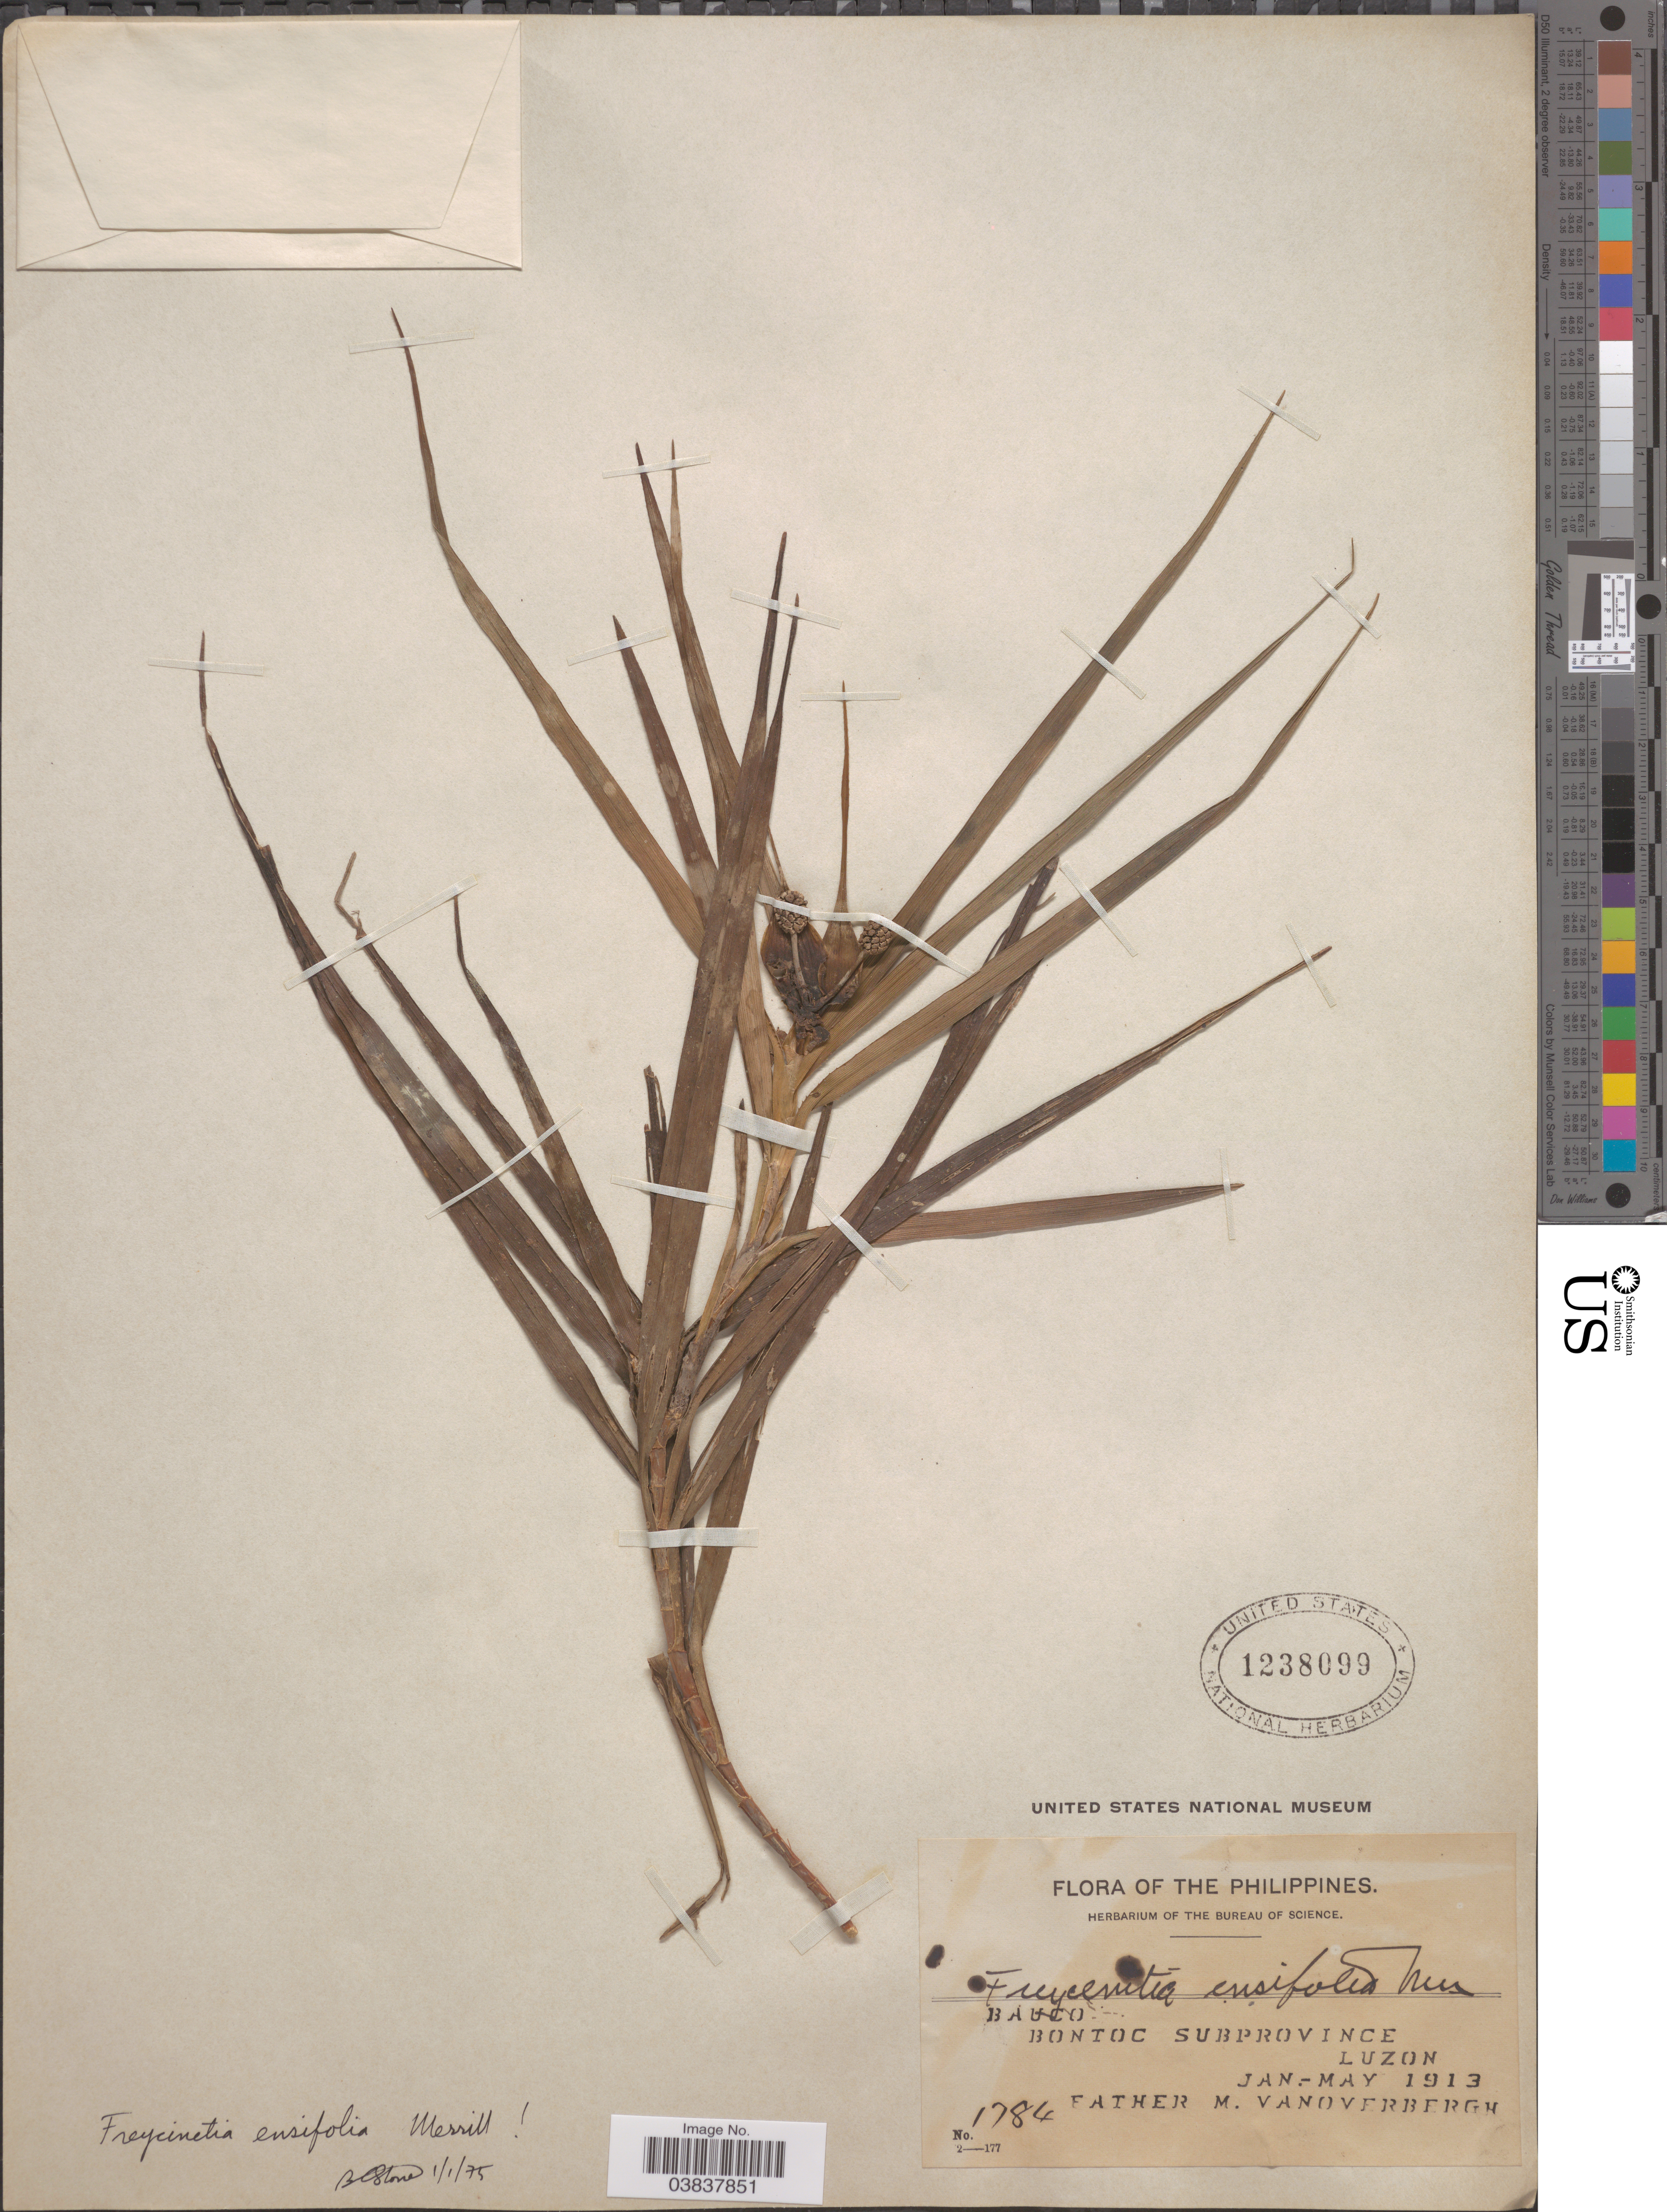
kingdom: Plantae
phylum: Tracheophyta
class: Liliopsida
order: Pandanales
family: Pandanaceae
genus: Freycinetia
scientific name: Freycinetia ensifolia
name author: Merr.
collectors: F. Vanoverbergh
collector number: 1784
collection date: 1913-01/1913-05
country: Philippines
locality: Bauco. Bontoc Subprovince, Luzon.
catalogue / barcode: US 1238099